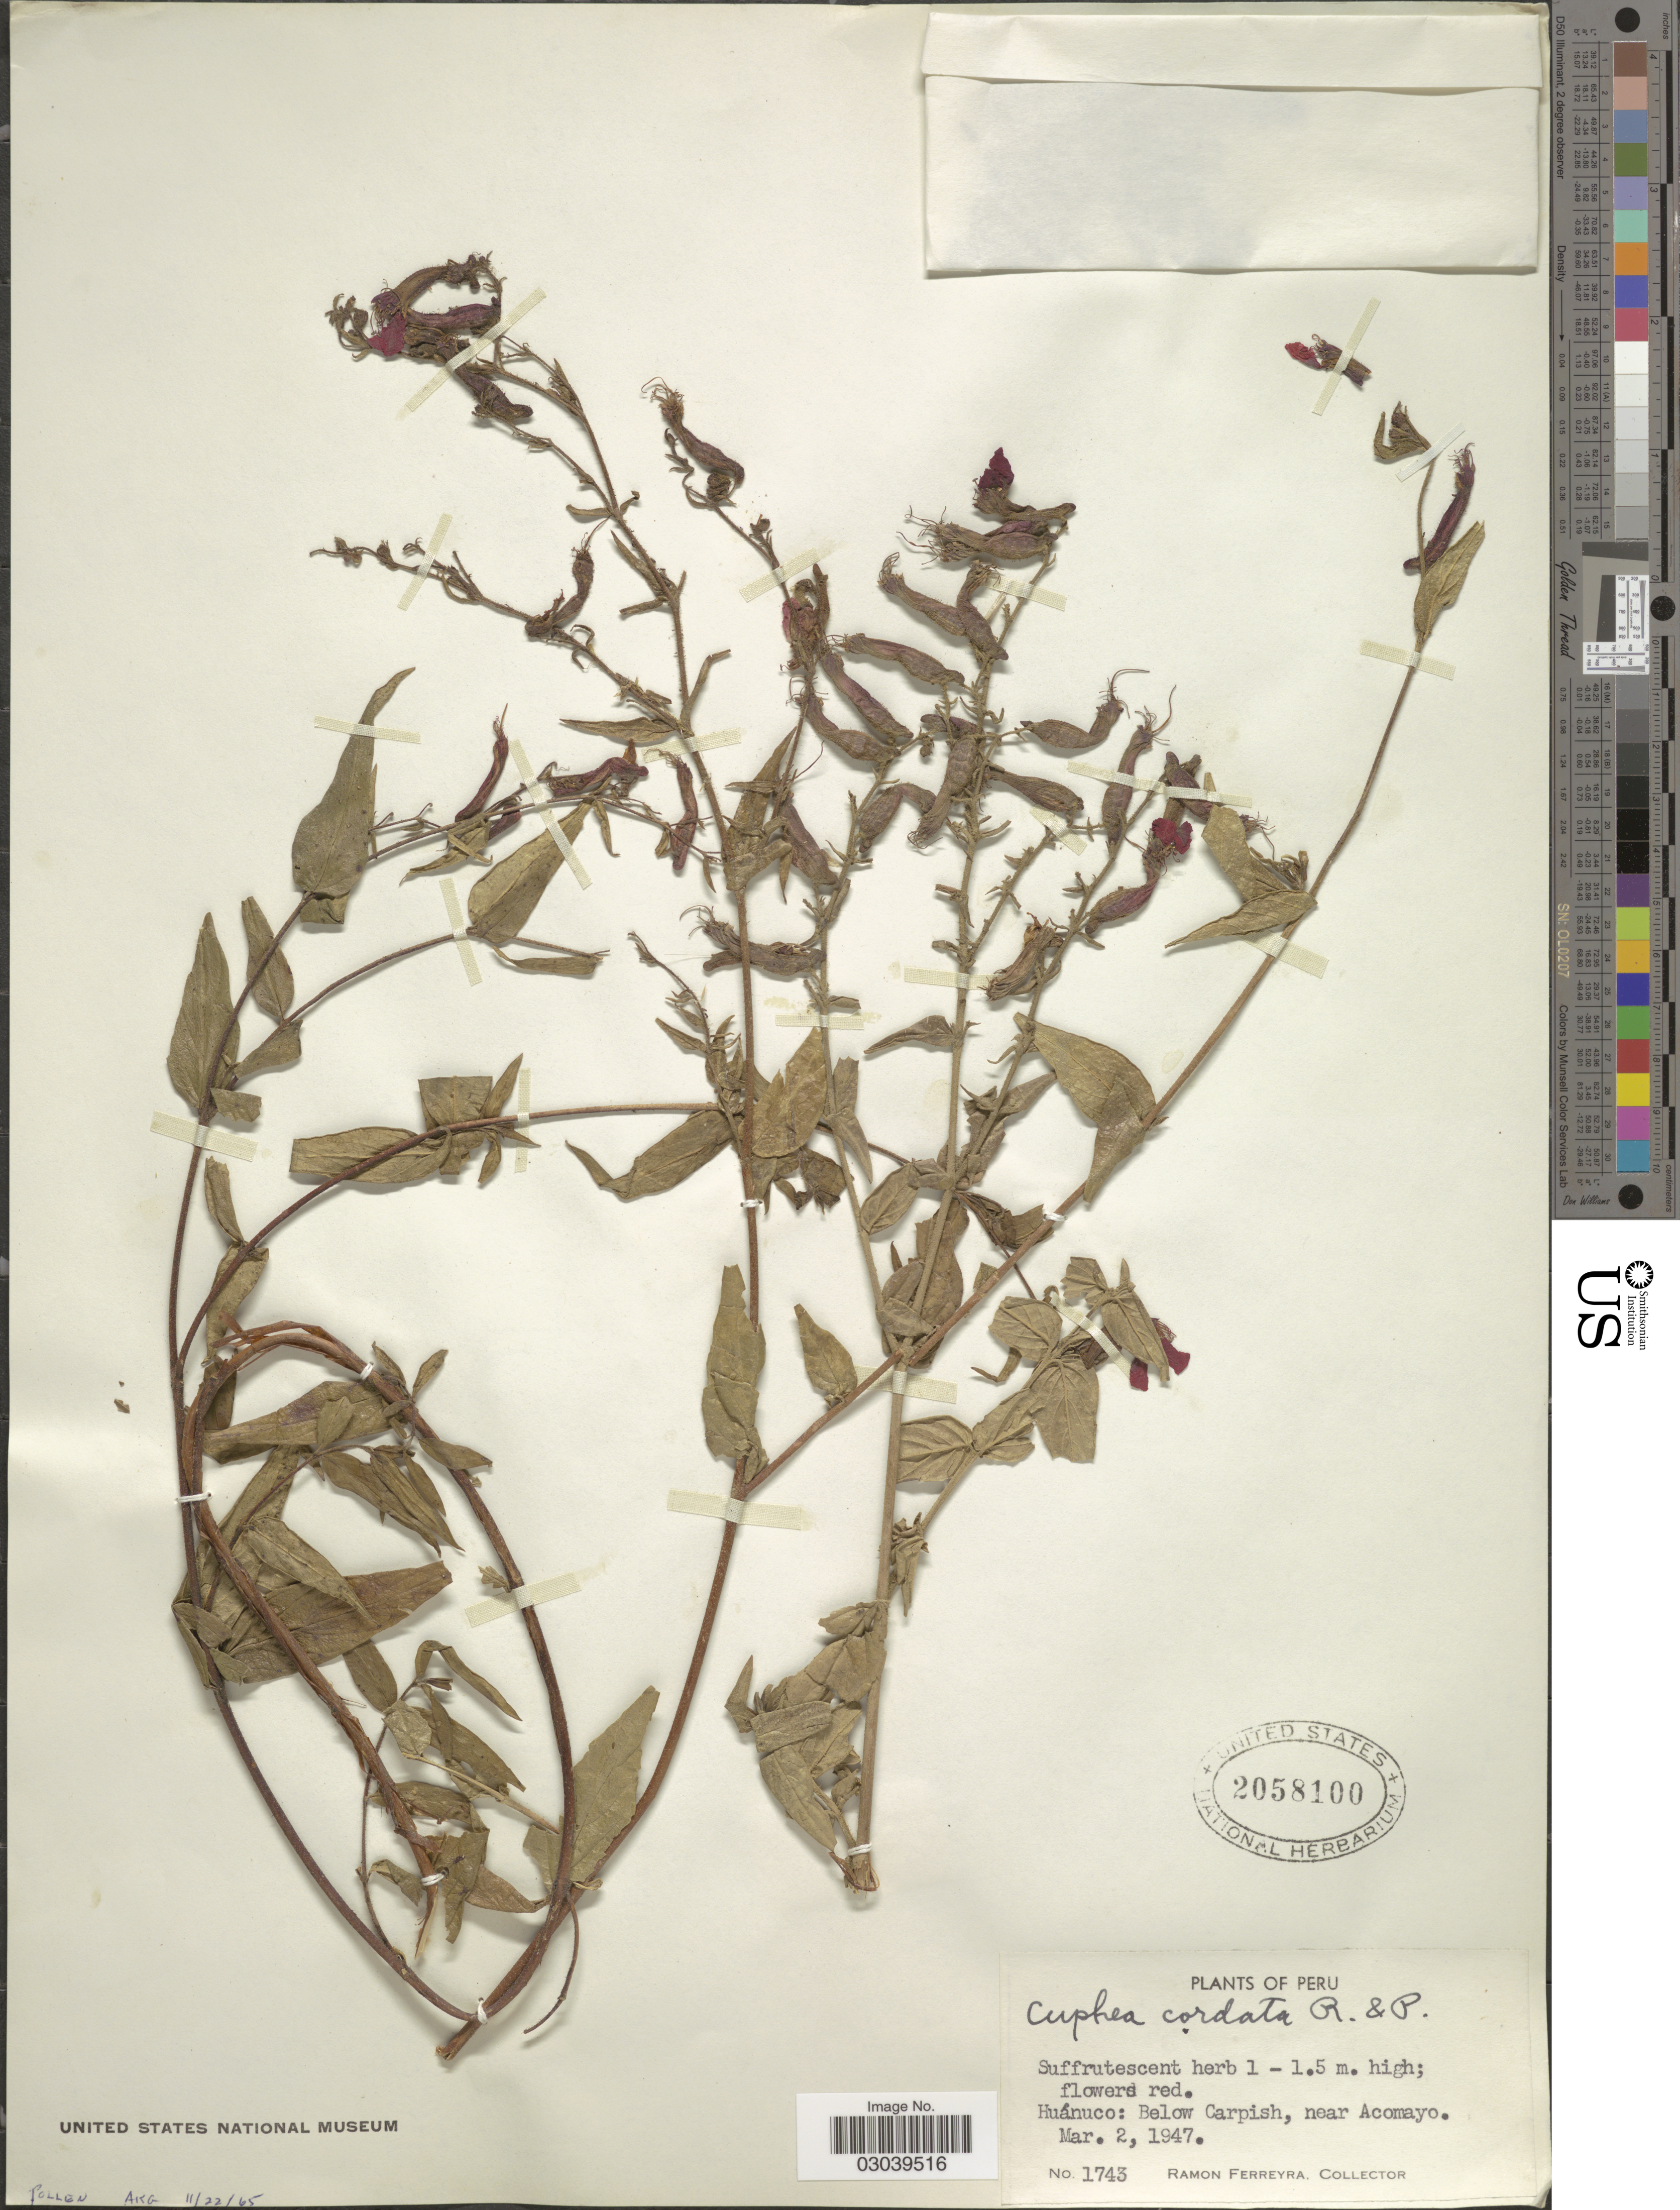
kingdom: Plantae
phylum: Tracheophyta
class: Magnoliopsida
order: Myrtales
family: Lythraceae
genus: Cuphea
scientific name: Cuphea cordata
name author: Ruiz & Pav.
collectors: R. A. Ferreyra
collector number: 1743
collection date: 1947-03-02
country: Peru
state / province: Huánuco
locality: Below Carpish, near Acomayo.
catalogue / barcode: US 2058100